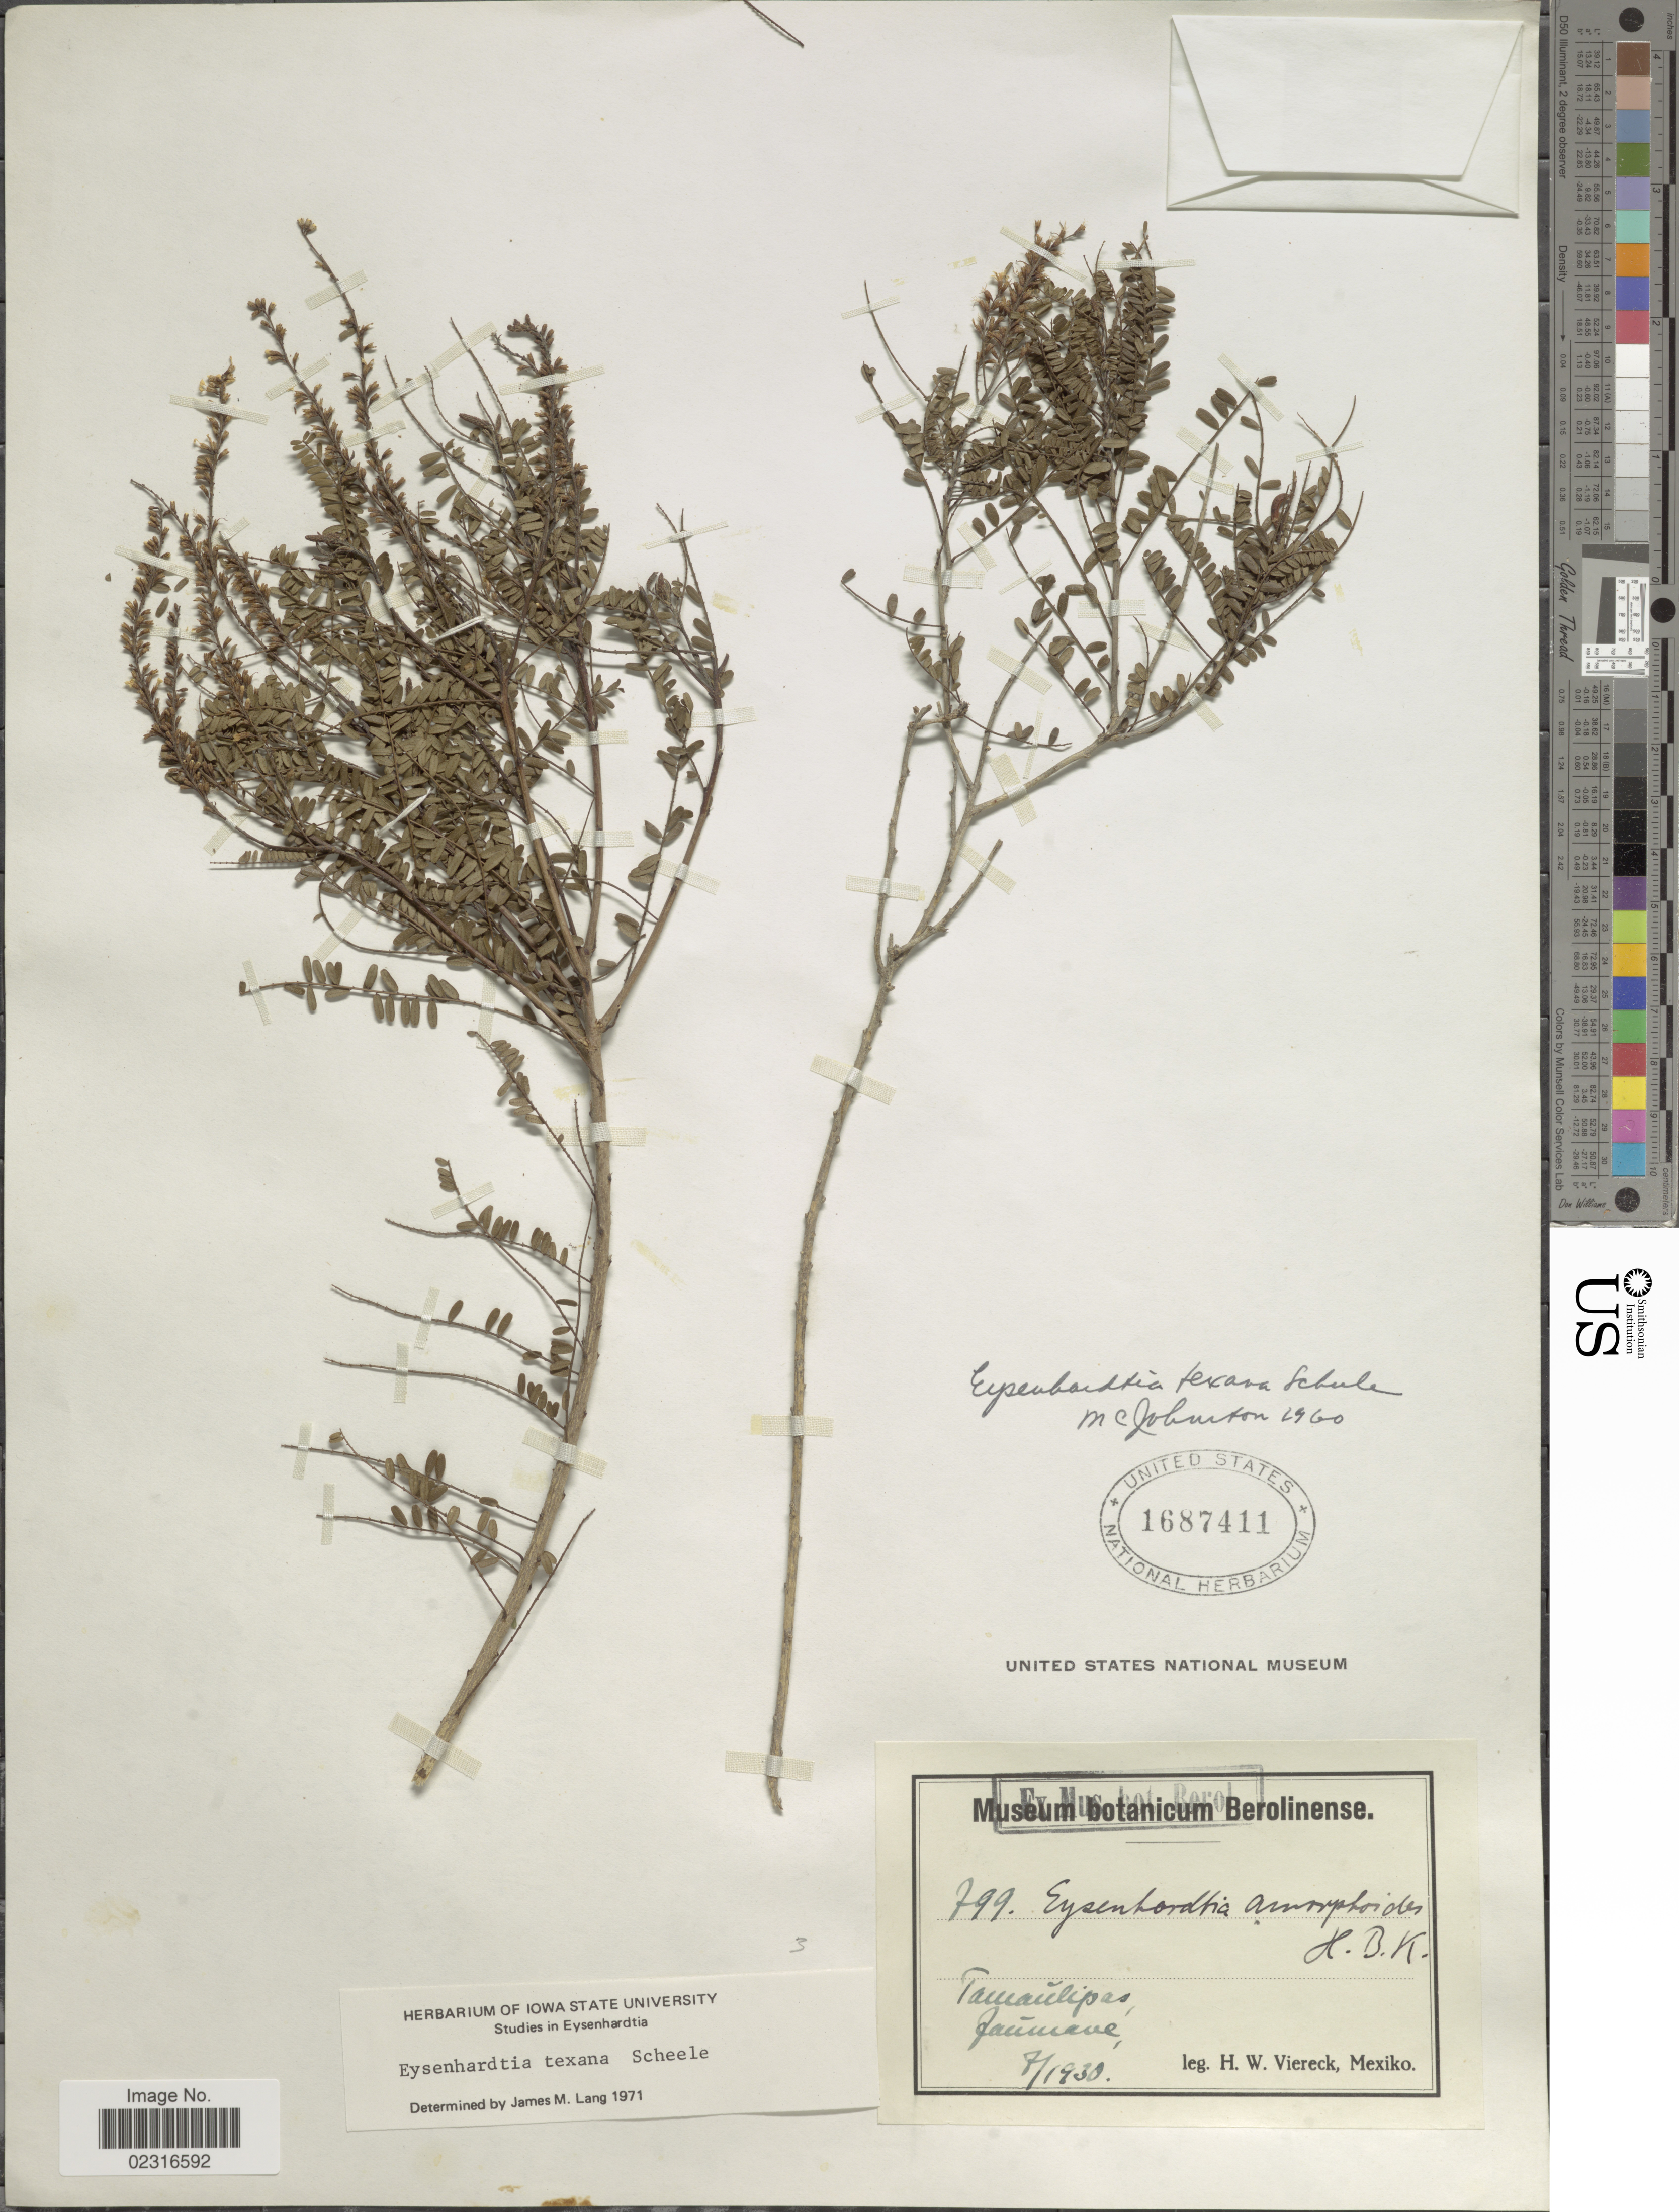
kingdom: Plantae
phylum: Tracheophyta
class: Magnoliopsida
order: Fabales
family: Fabaceae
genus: Eysenhardtia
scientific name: Eysenhardtia texana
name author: Scheele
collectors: H. W. Viereck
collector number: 799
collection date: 1930-07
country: Mexico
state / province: Tamaulipas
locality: Jaumave.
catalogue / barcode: US 1687411